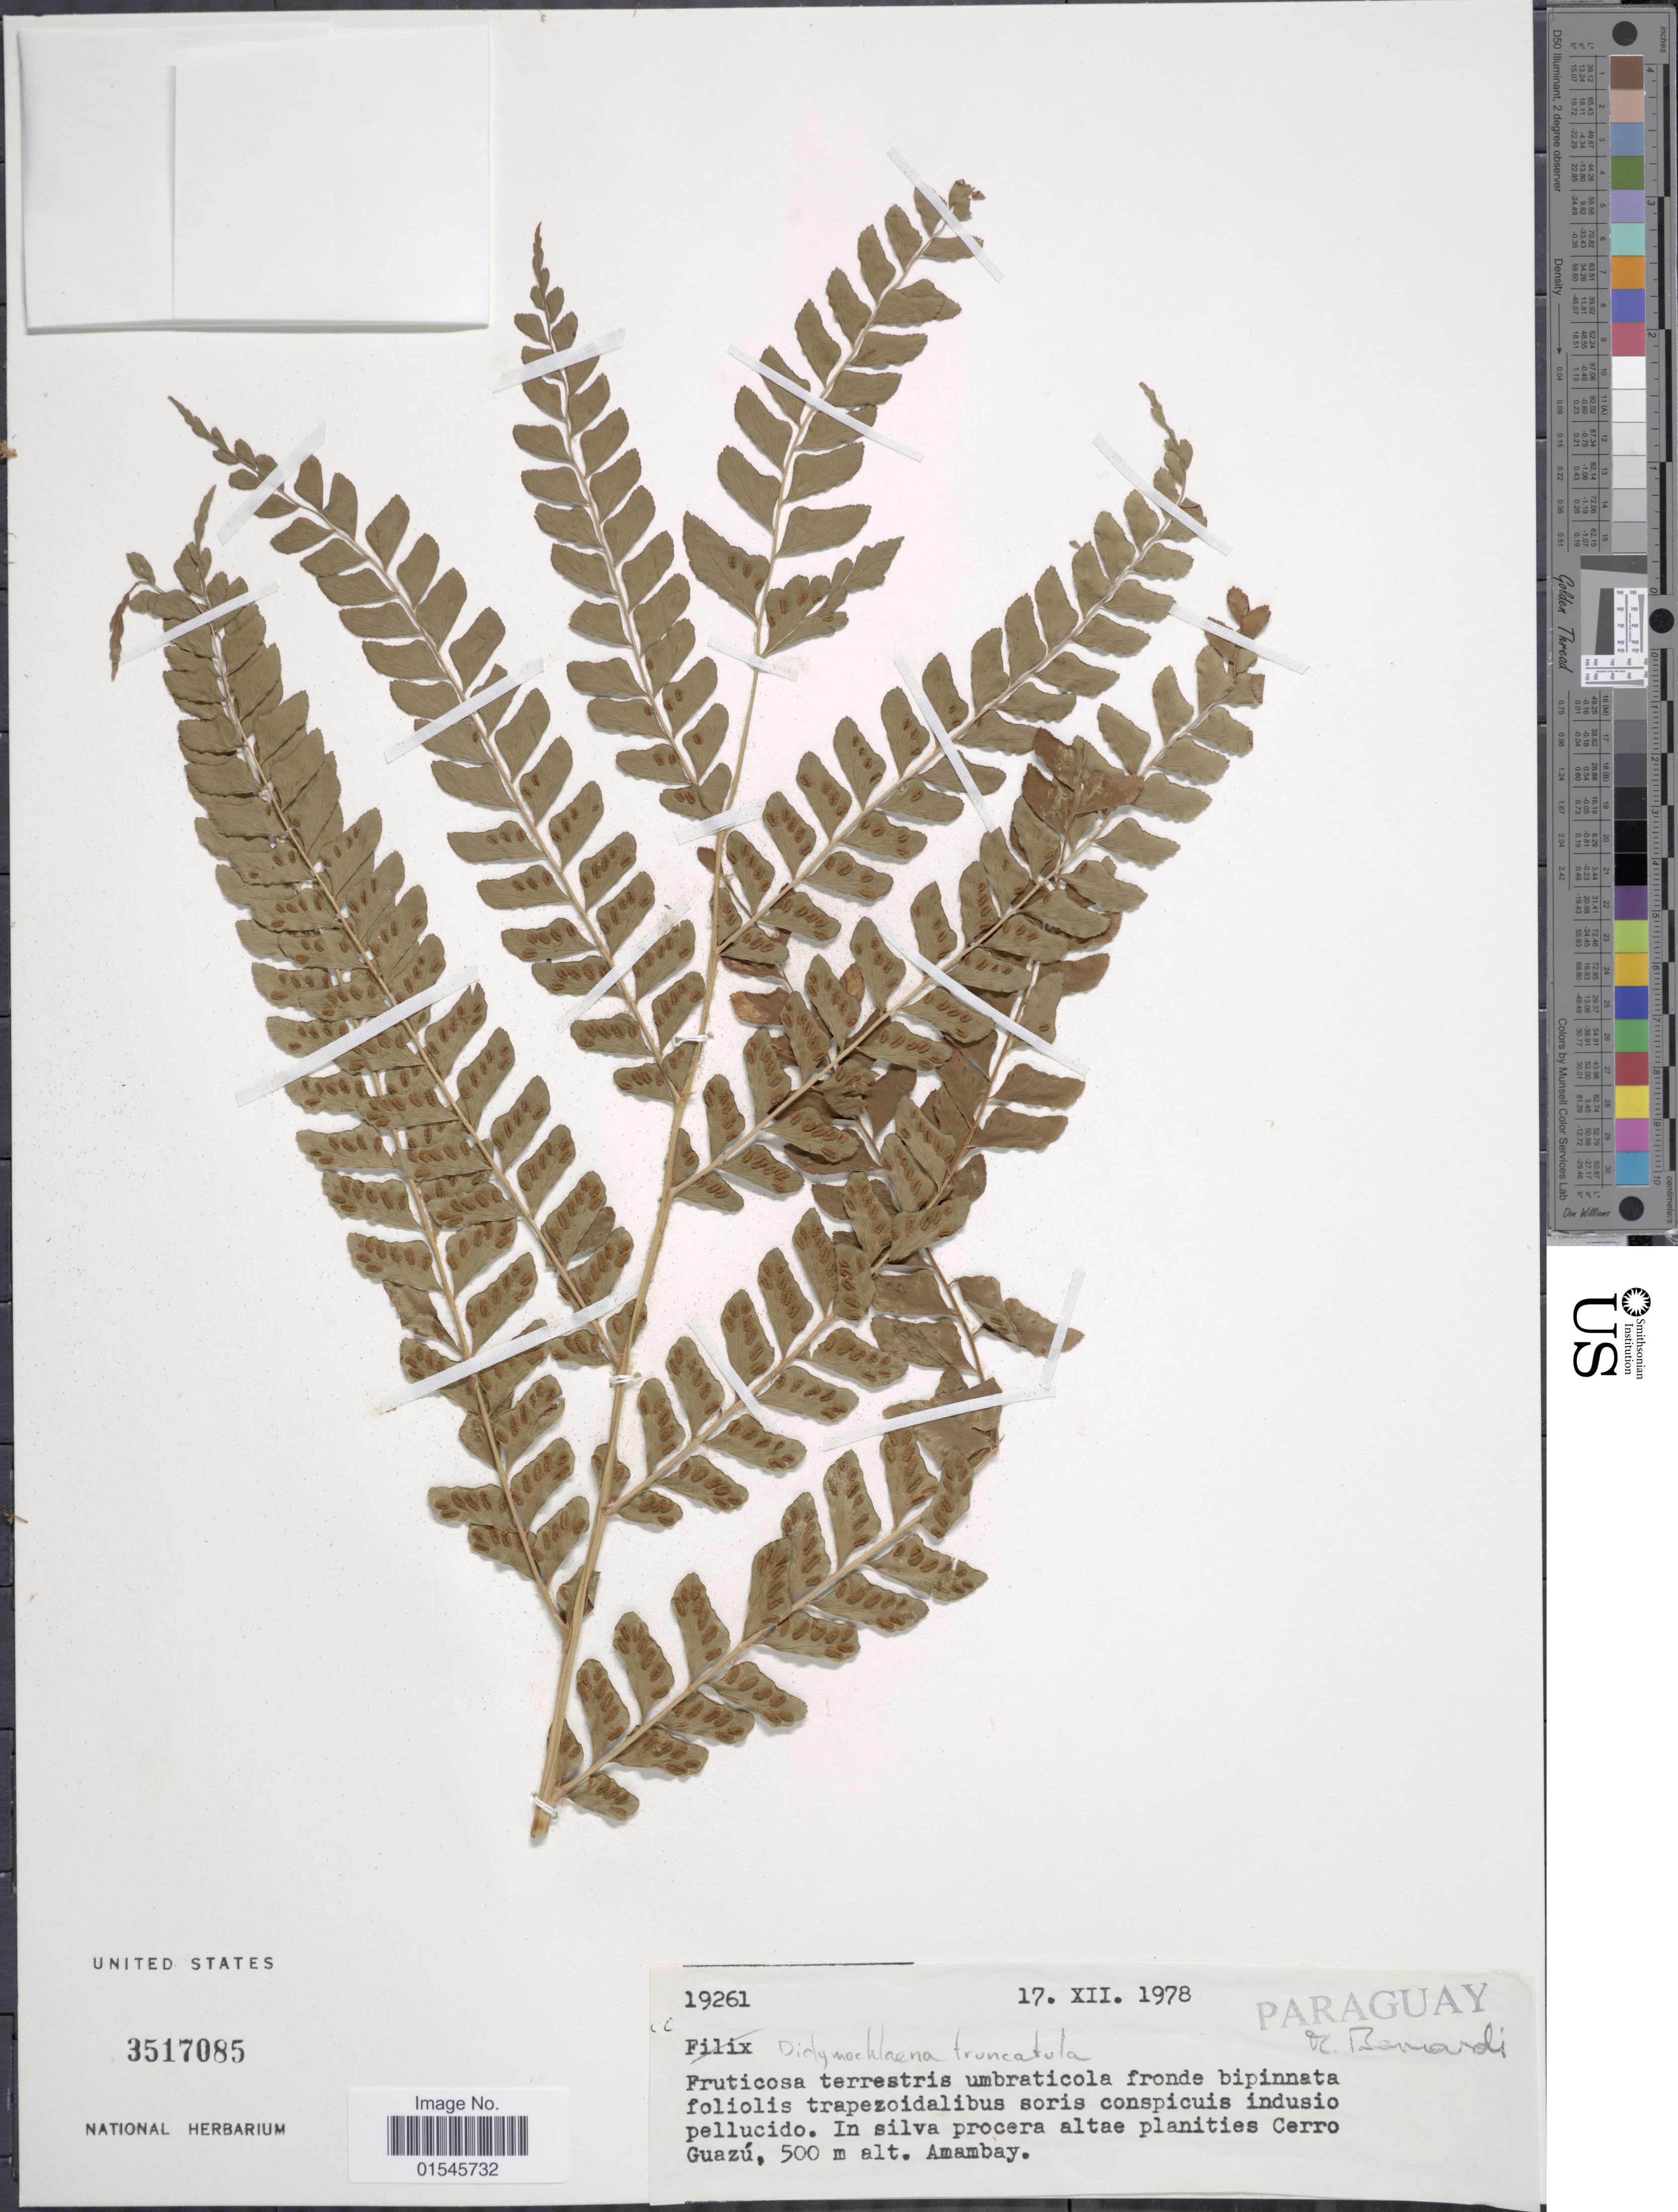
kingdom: Plantae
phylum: Tracheophyta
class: Polypodiopsida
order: Polypodiales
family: Didymochlaenaceae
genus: Didymochlaena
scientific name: Didymochlaena truncatula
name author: (Sw.) J. Sm.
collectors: Bernardi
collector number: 19261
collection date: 1978-12-17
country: Paraguay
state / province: Amambay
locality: In silva procera altae planities Cerro Guazú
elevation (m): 500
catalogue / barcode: US 3517085